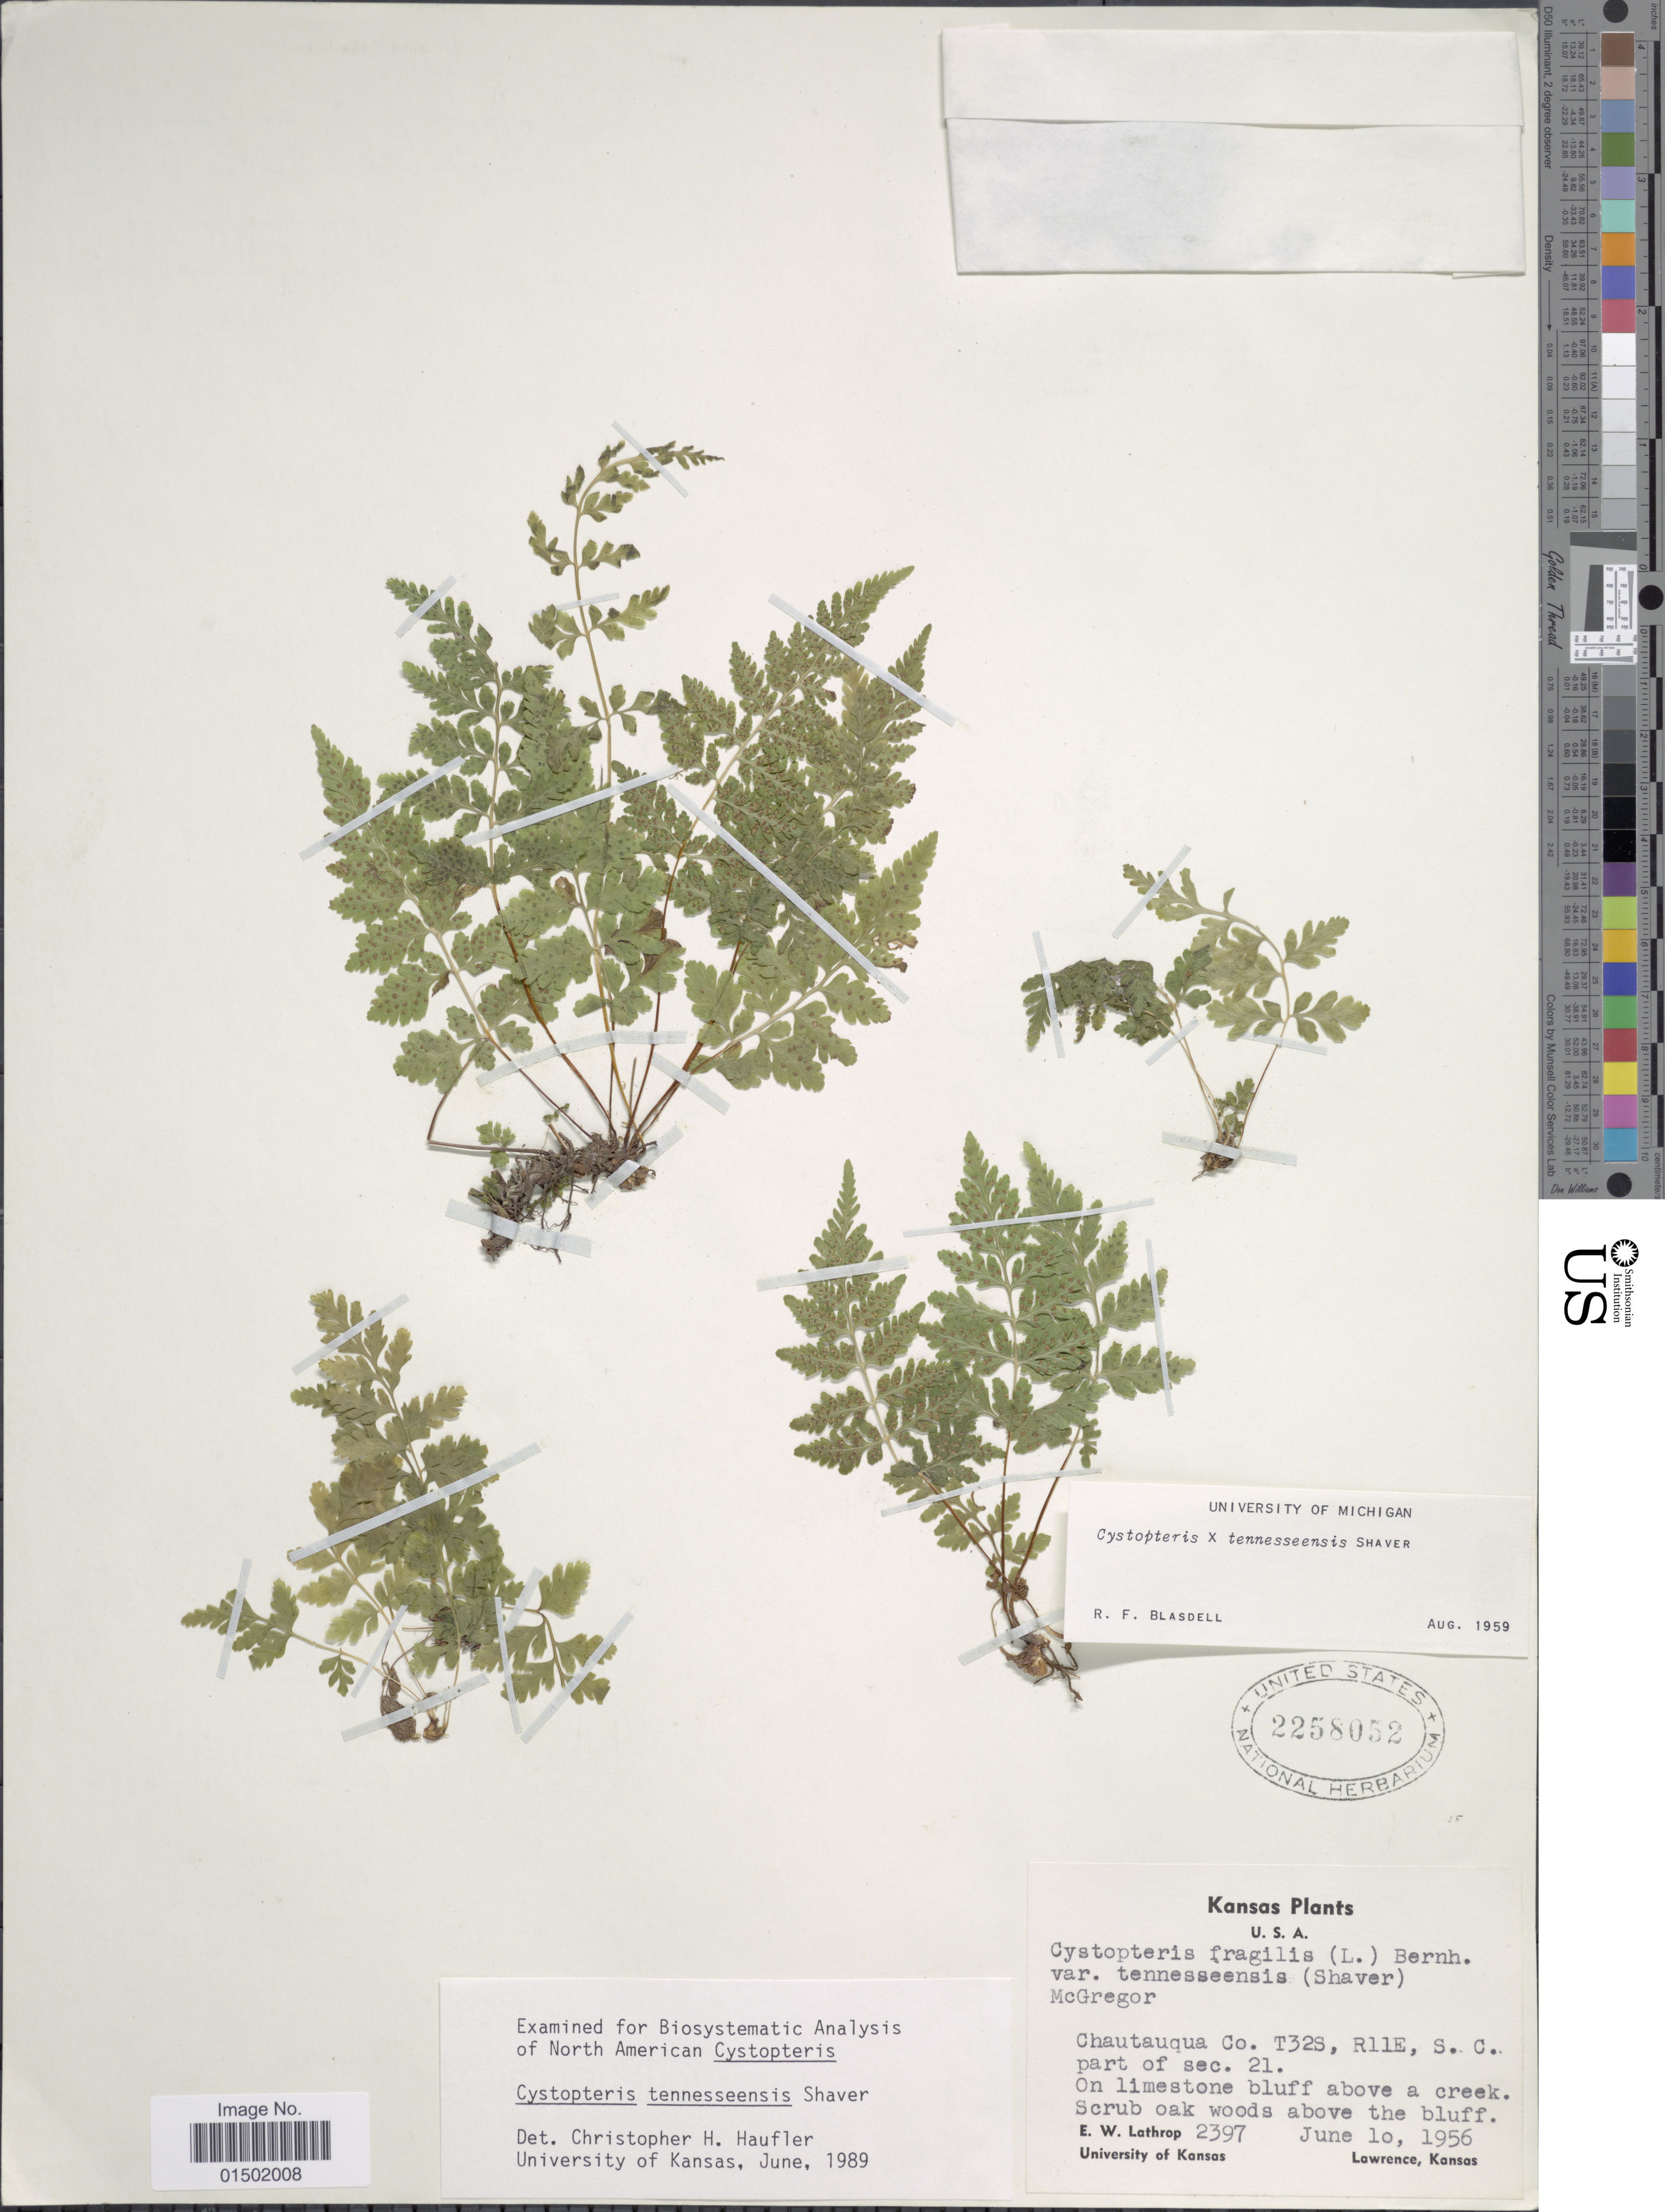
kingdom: Plantae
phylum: Tracheophyta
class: Polypodiopsida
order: Polypodiales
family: Cystopteridaceae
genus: Cystopteris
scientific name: Cystopteris tennesseensis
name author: Shaver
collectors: E. W. Lathrop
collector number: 2397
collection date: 1956-06-10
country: United States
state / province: Kansas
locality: Chautauqua Co. T32S, R11E, S. C. part of sec. 21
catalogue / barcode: US 2258052